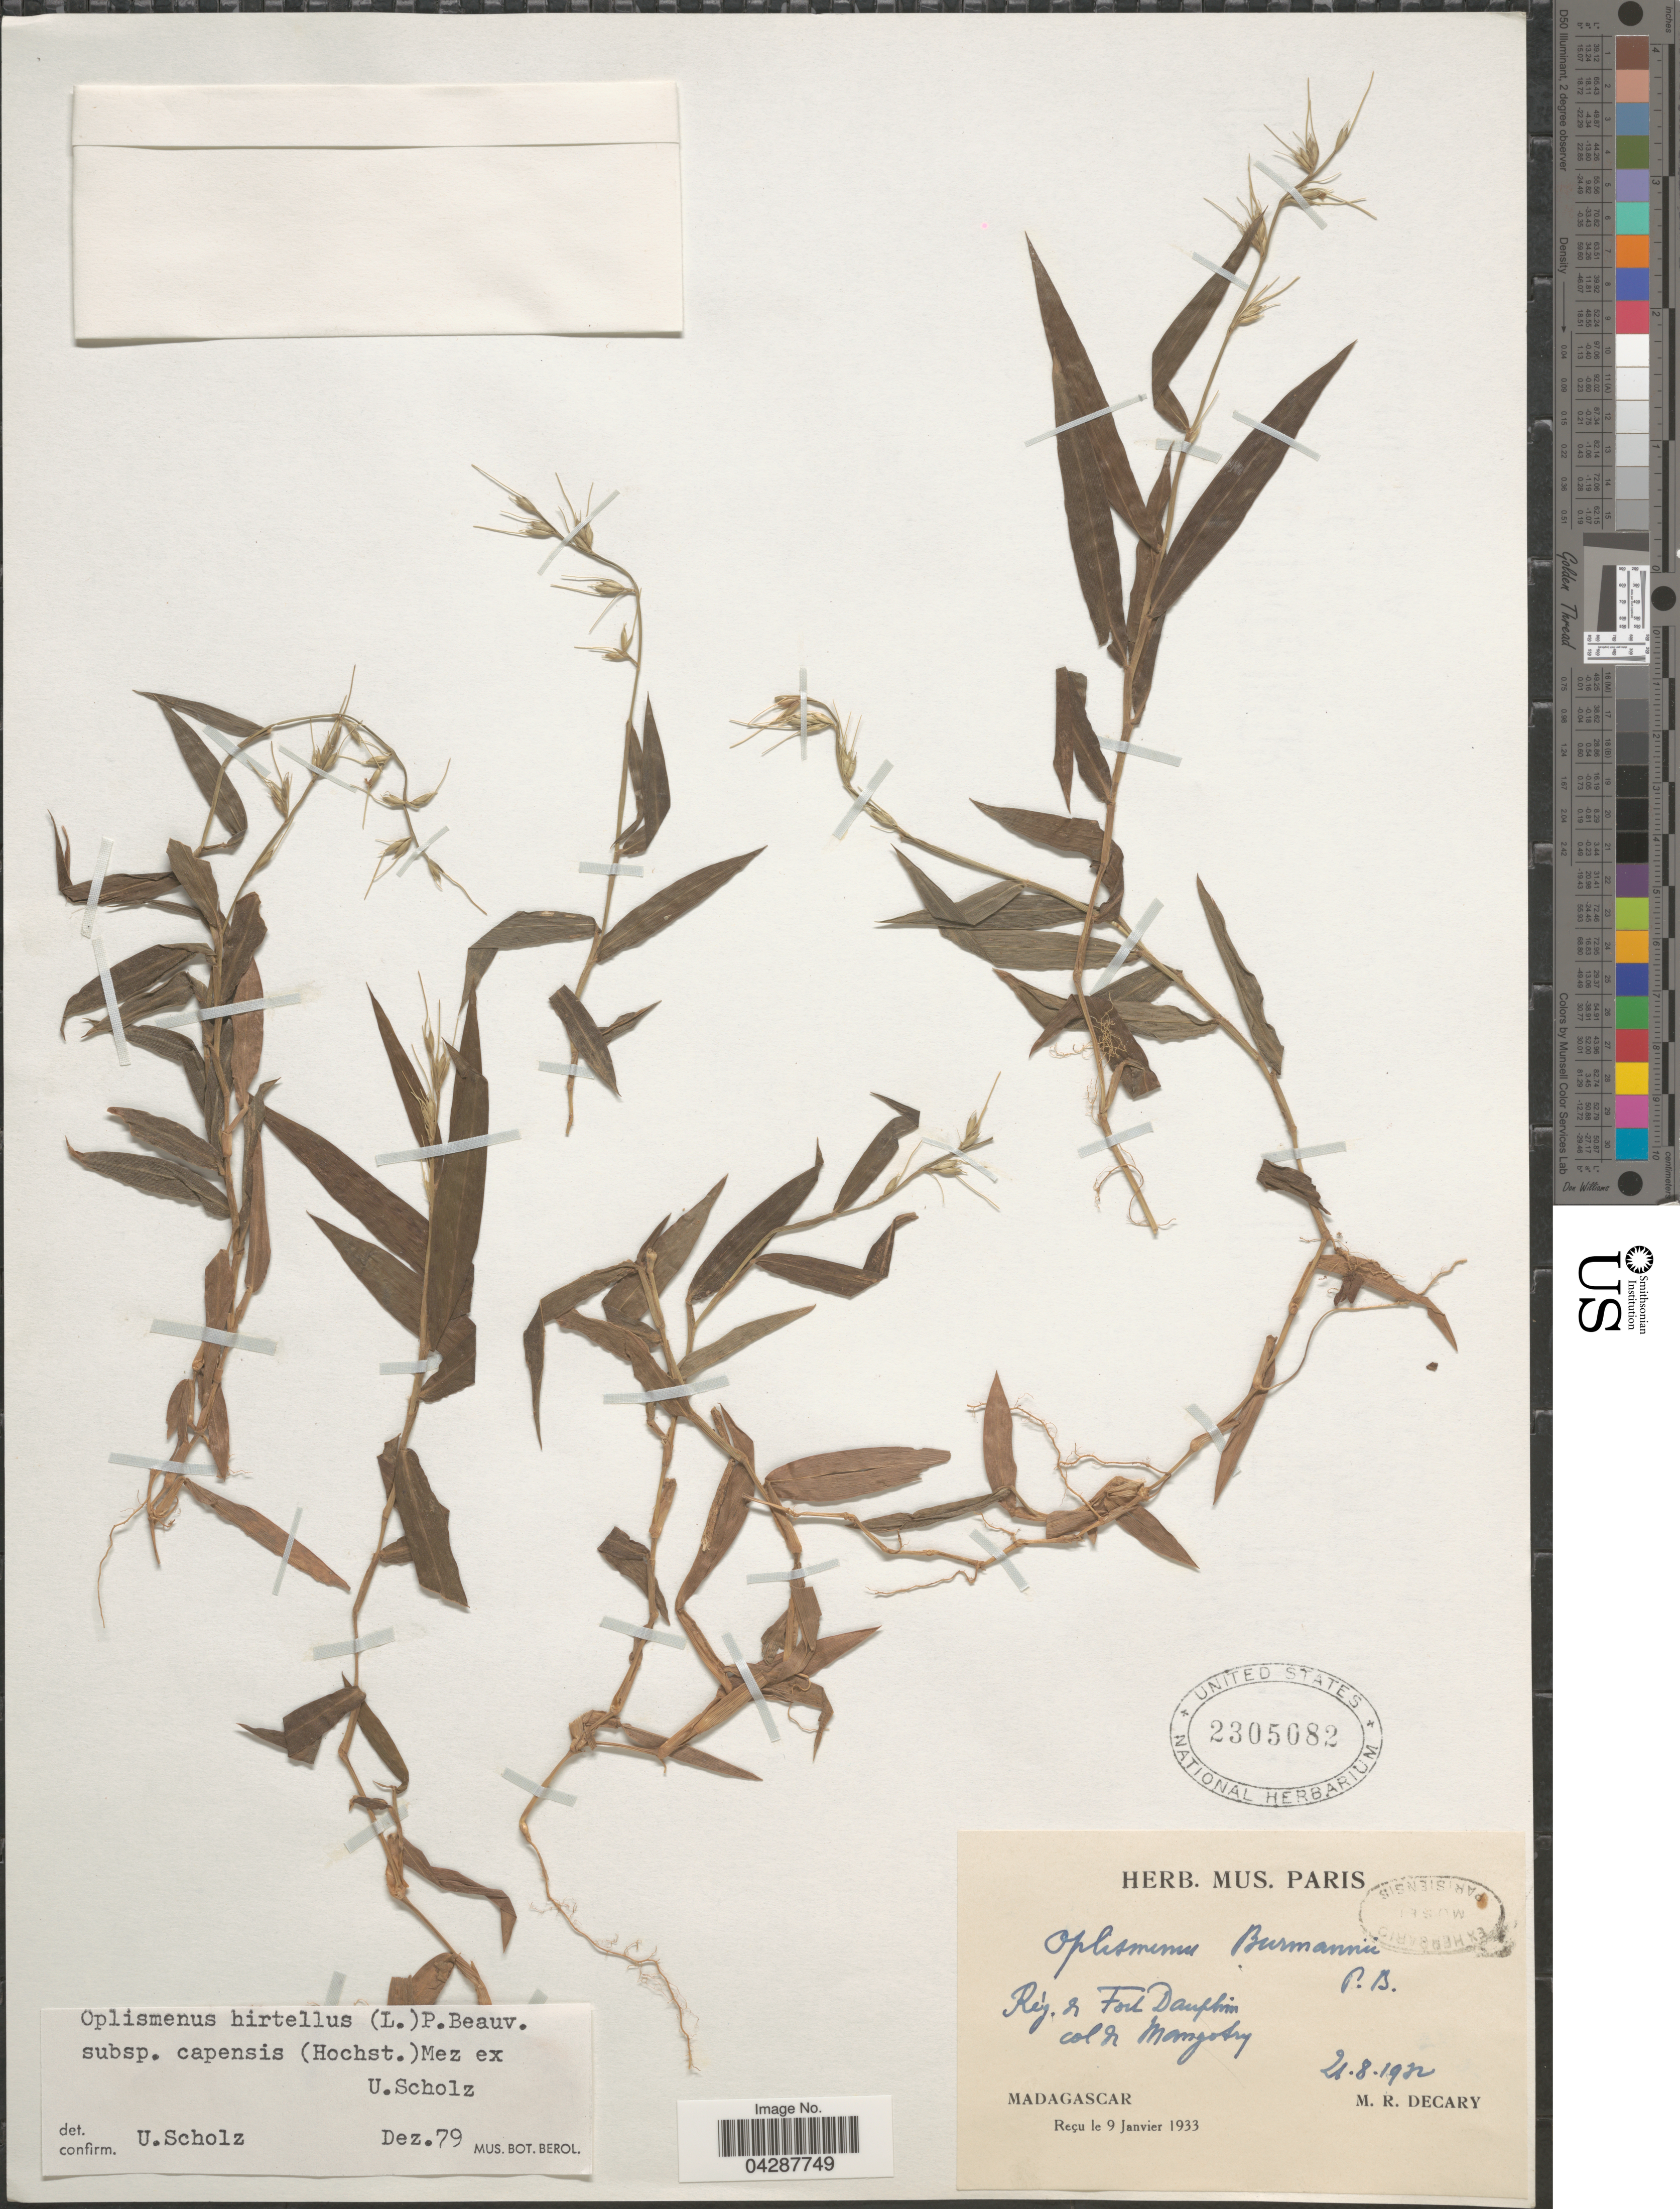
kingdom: Plantae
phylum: Tracheophyta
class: Liliopsida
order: Poales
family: Poaceae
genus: Oplismenus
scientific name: Oplismenus hirtellus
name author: (L.) P. Beauv.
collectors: R. Decary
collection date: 1932-08-21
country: Madagascar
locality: Rég. de Fort Dauphin col de Mangotry.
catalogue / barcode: US 2305082